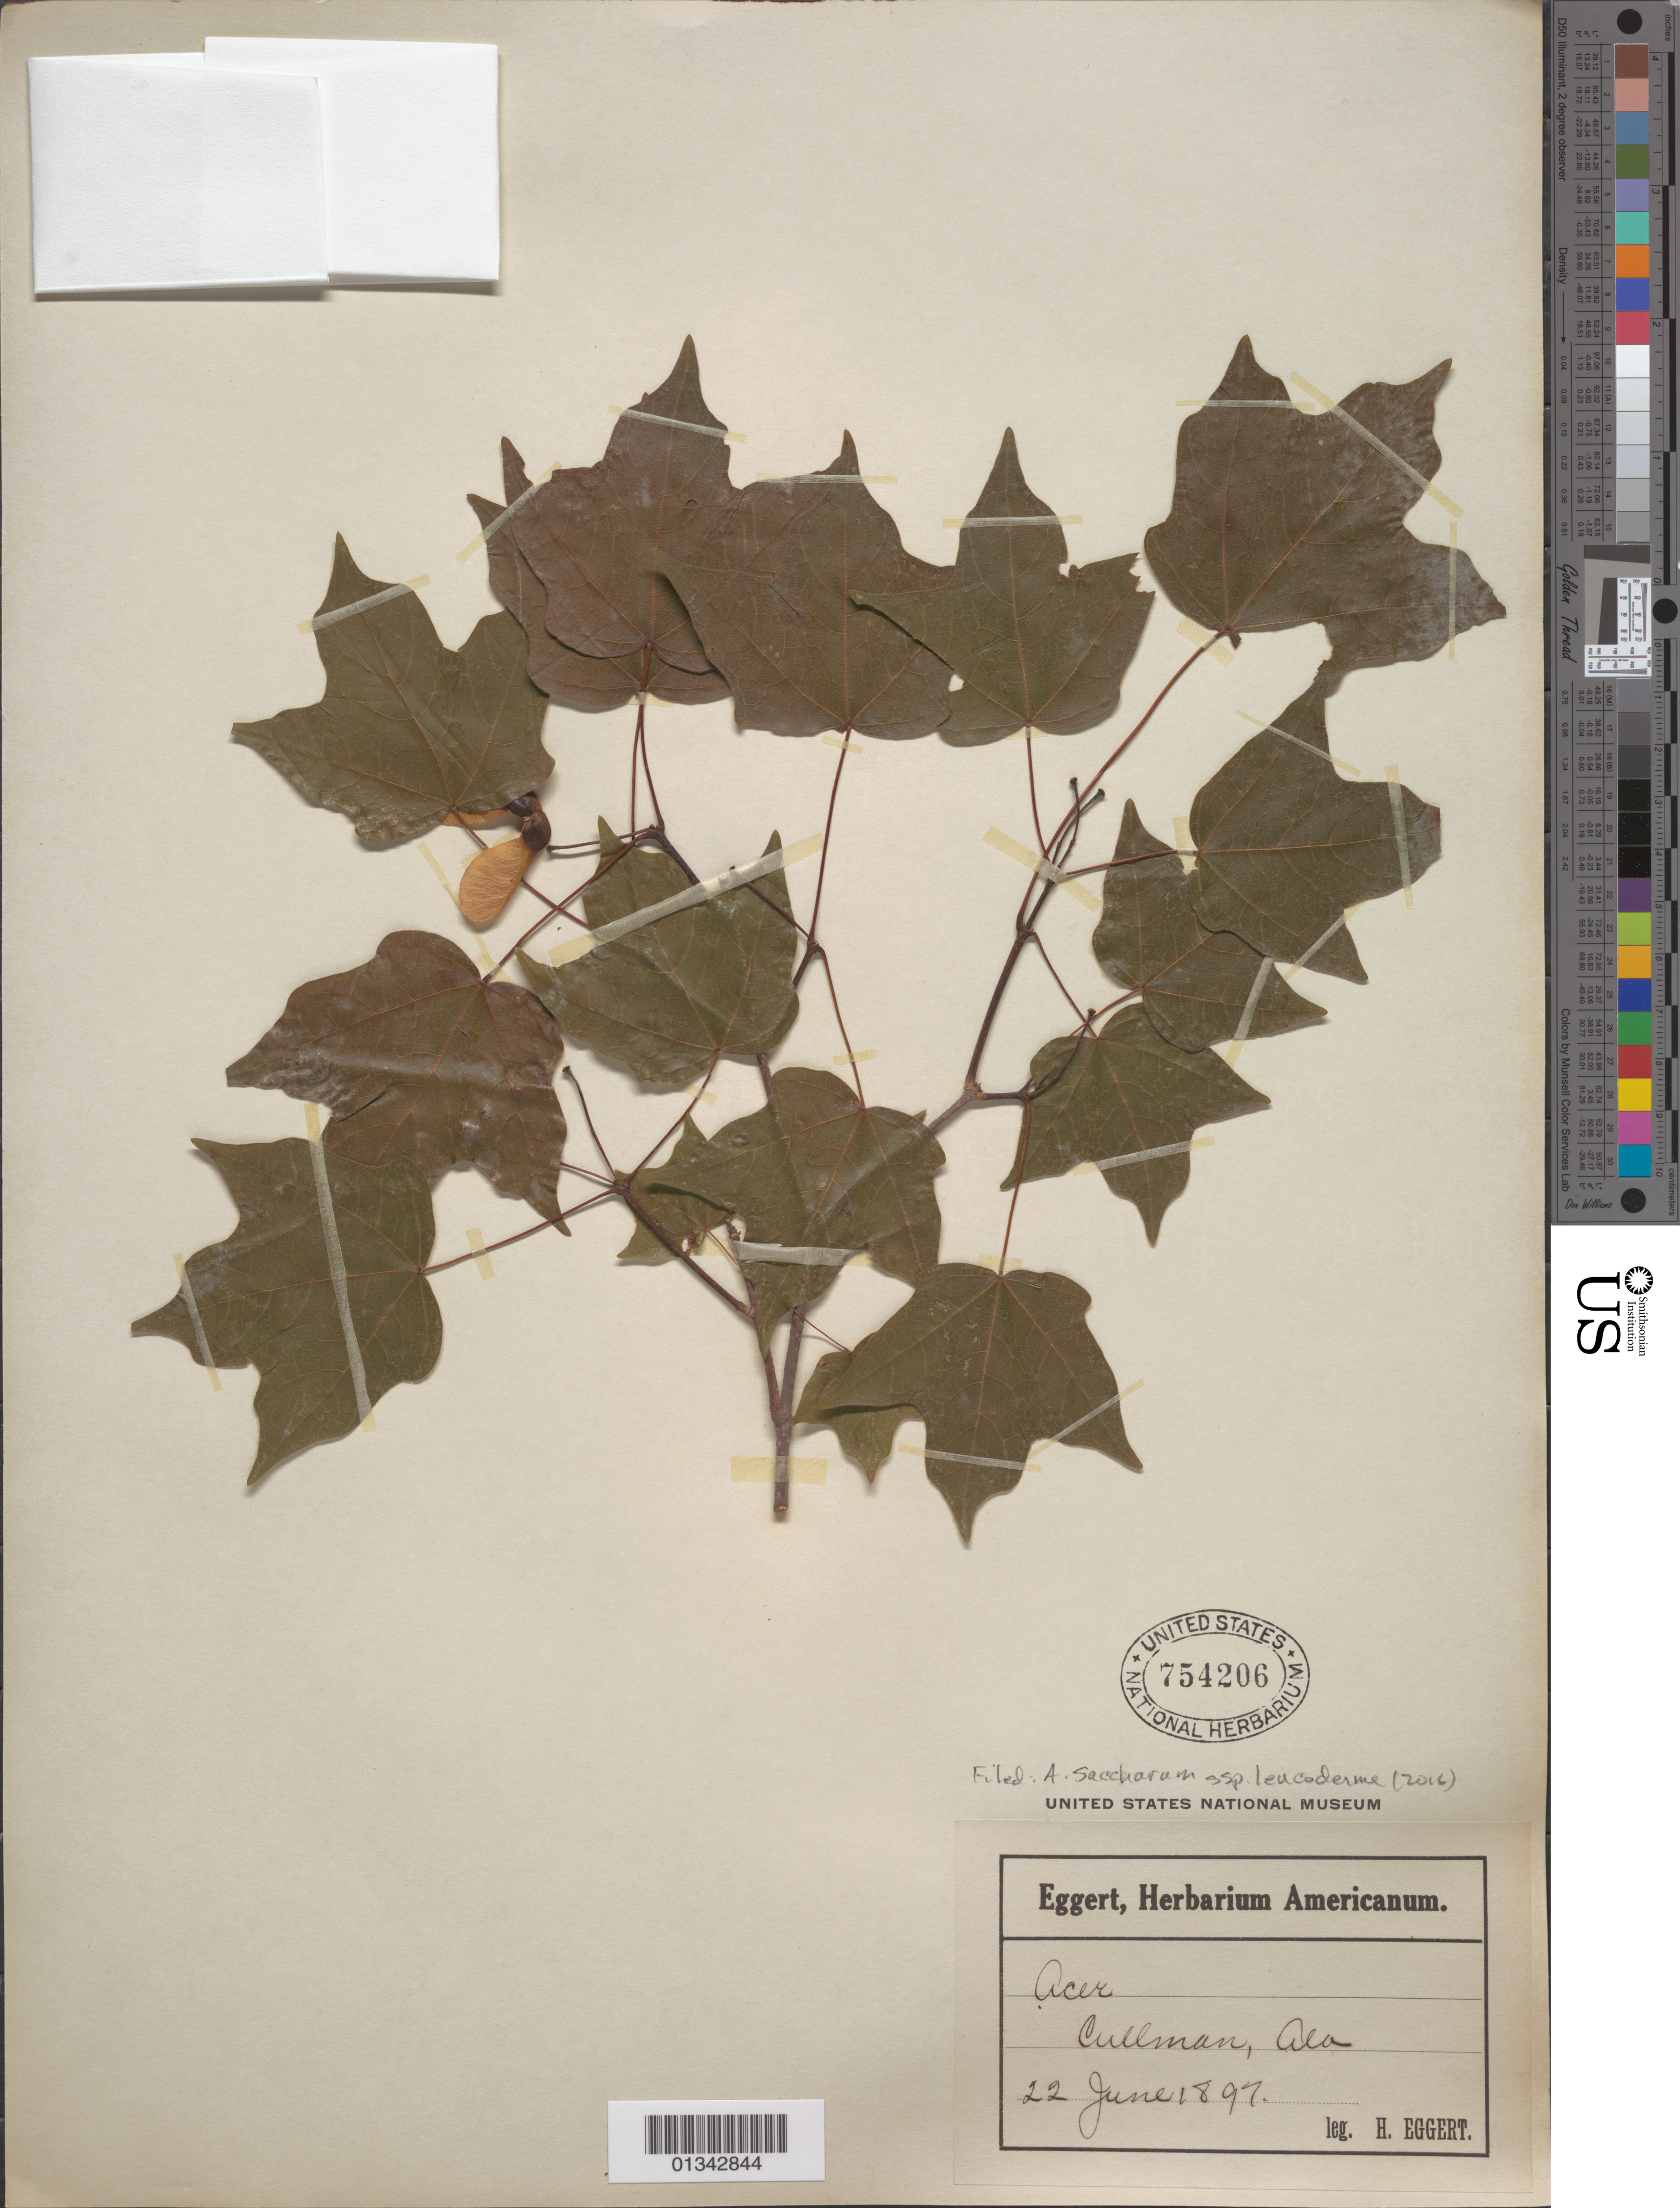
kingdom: Plantae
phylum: Tracheophyta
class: Magnoliopsida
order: Sapindales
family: Sapindaceae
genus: Acer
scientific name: Acer saccharum subsp. leucoderme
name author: (Small) Desmarais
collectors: H. Eggert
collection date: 1897-06-22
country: United States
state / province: Alabama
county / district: Cullman County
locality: Cullman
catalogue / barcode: US 754206